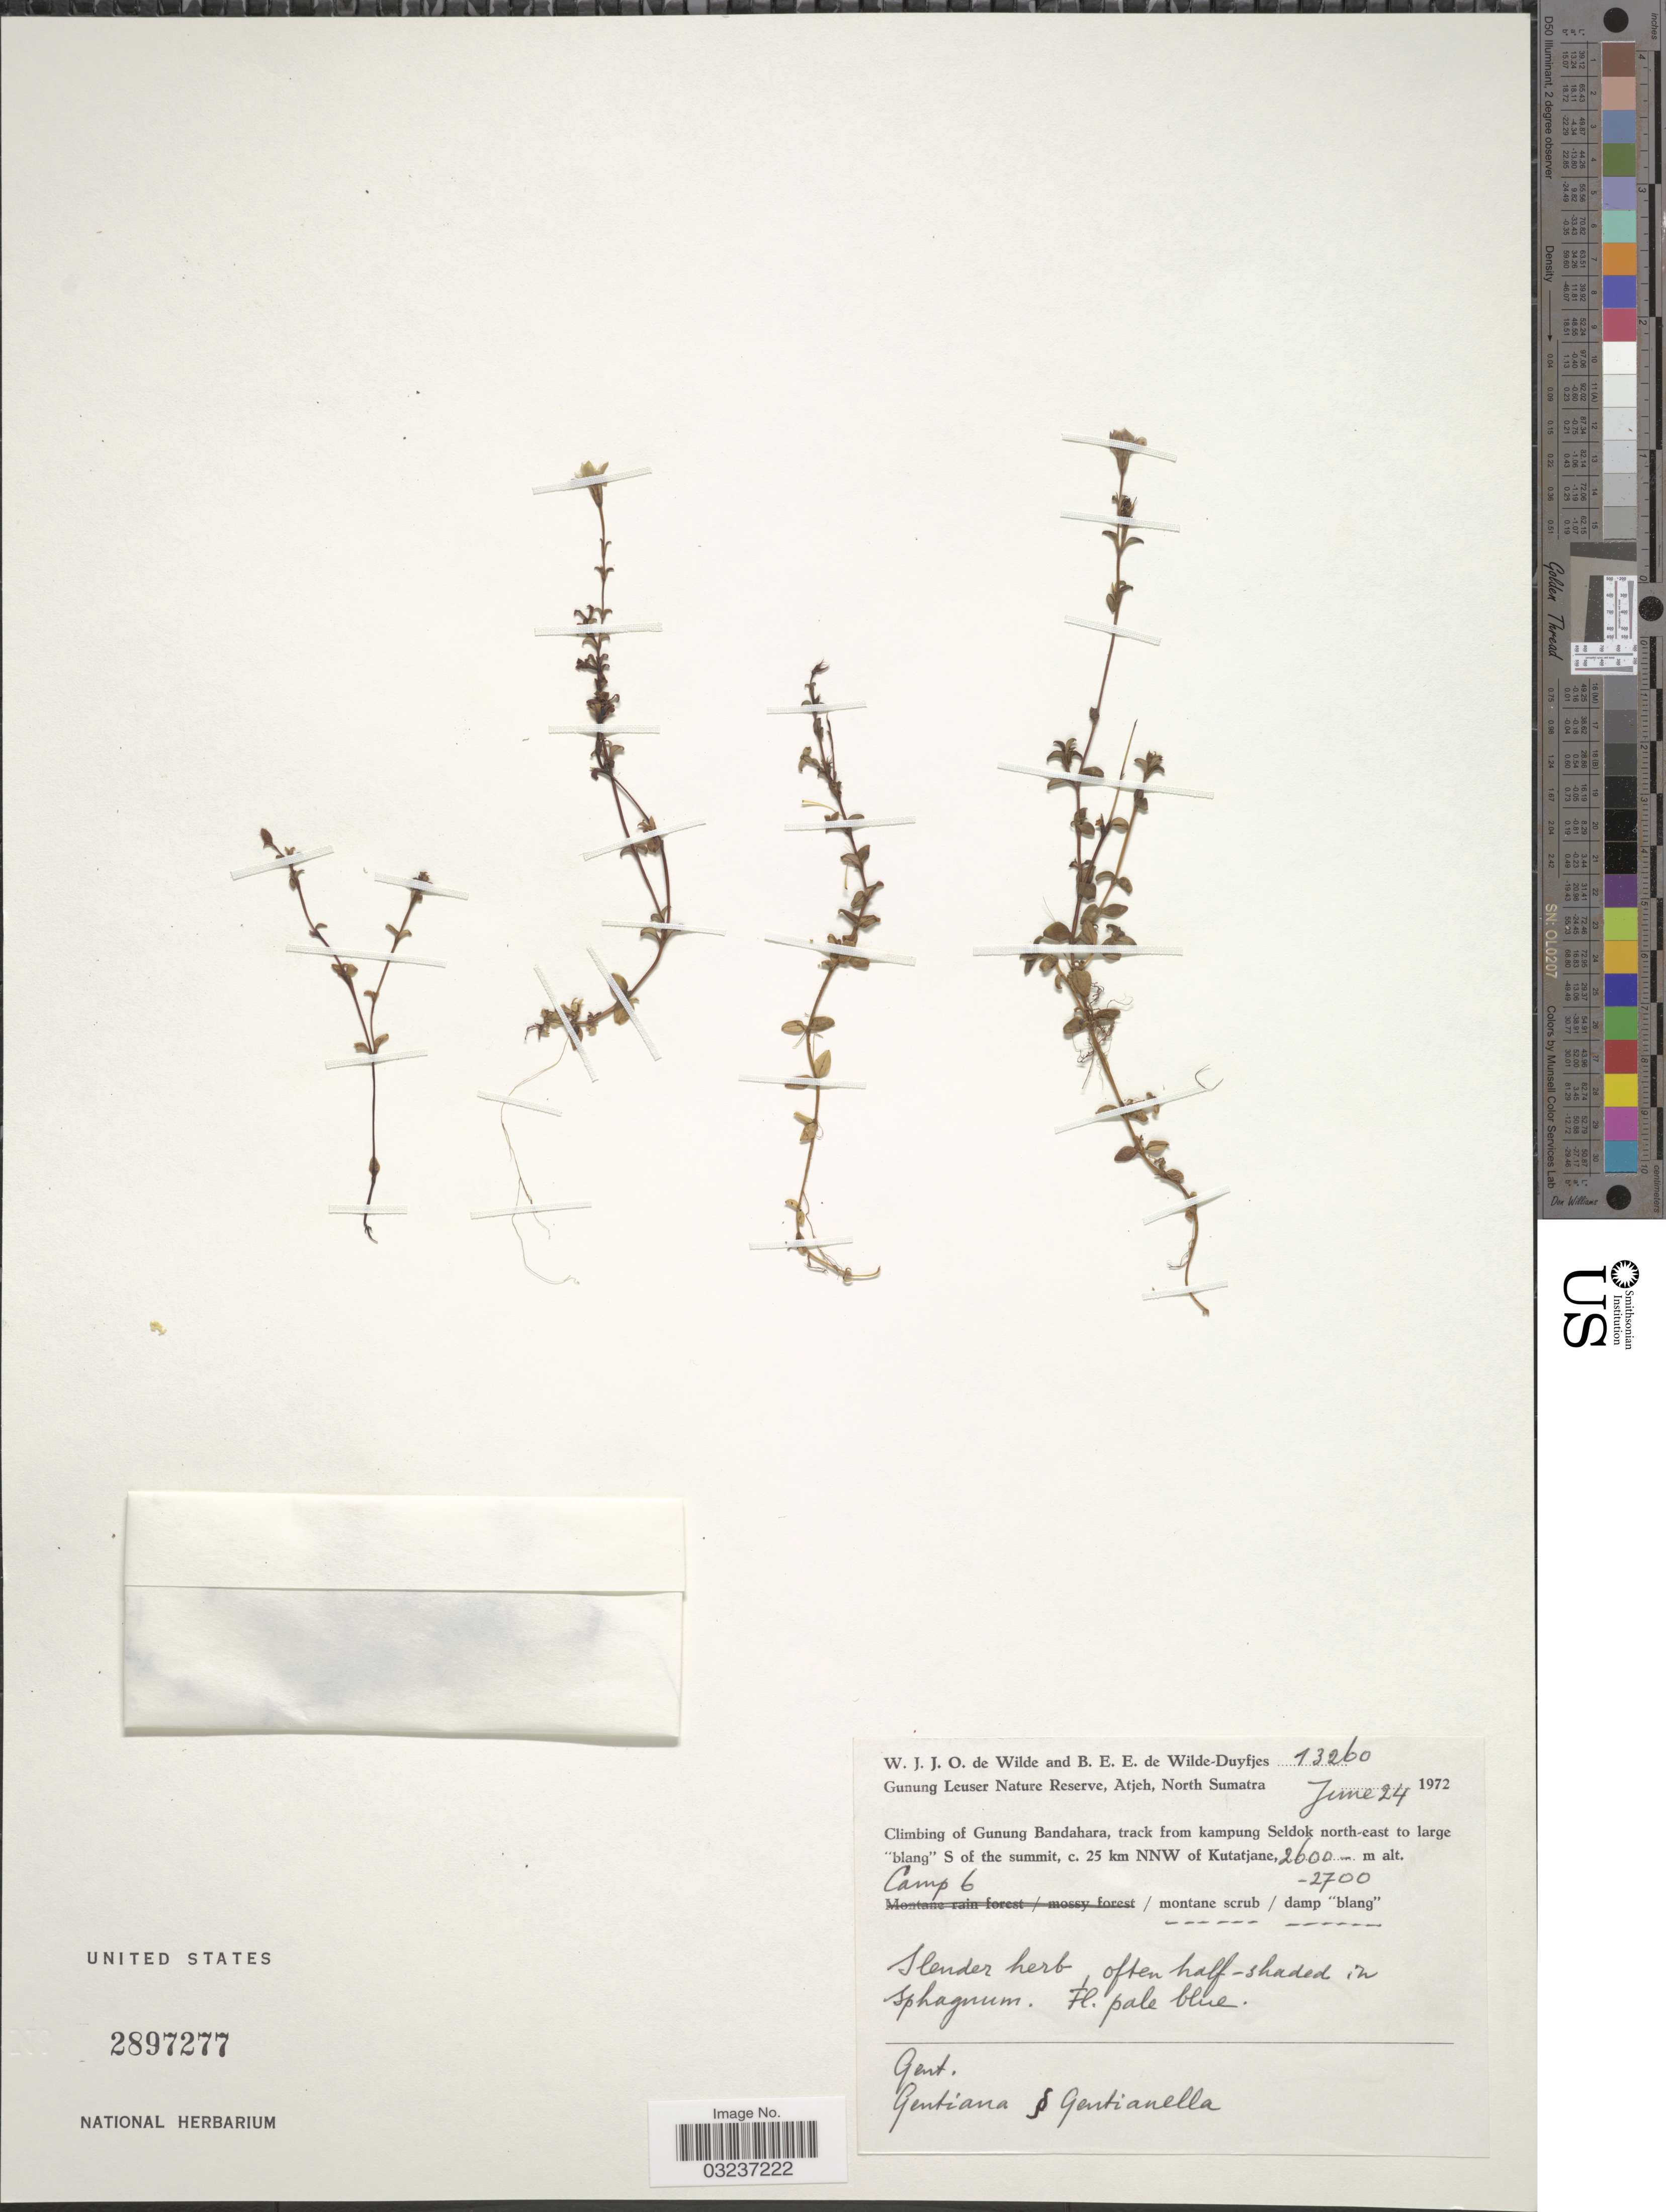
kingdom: Plantae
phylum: Tracheophyta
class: Magnoliopsida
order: Gentianales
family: Gentianaceae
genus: Gentiana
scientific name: Gentiana sp.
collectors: W. J. de Wilde & B. E. de Wilde-Duyfjes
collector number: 13260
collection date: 1972-06-24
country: Indonesia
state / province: Sumatra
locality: Gunung Leuser Nature Reserve, Atjeh, North Sumatra. Climbing of Gunung Bandahara, track from kampung Seldok north-east to large "blang" S of the summit, c. 25 km NNW of Kutatjane. Camp 6.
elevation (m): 2600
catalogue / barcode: US 2897277